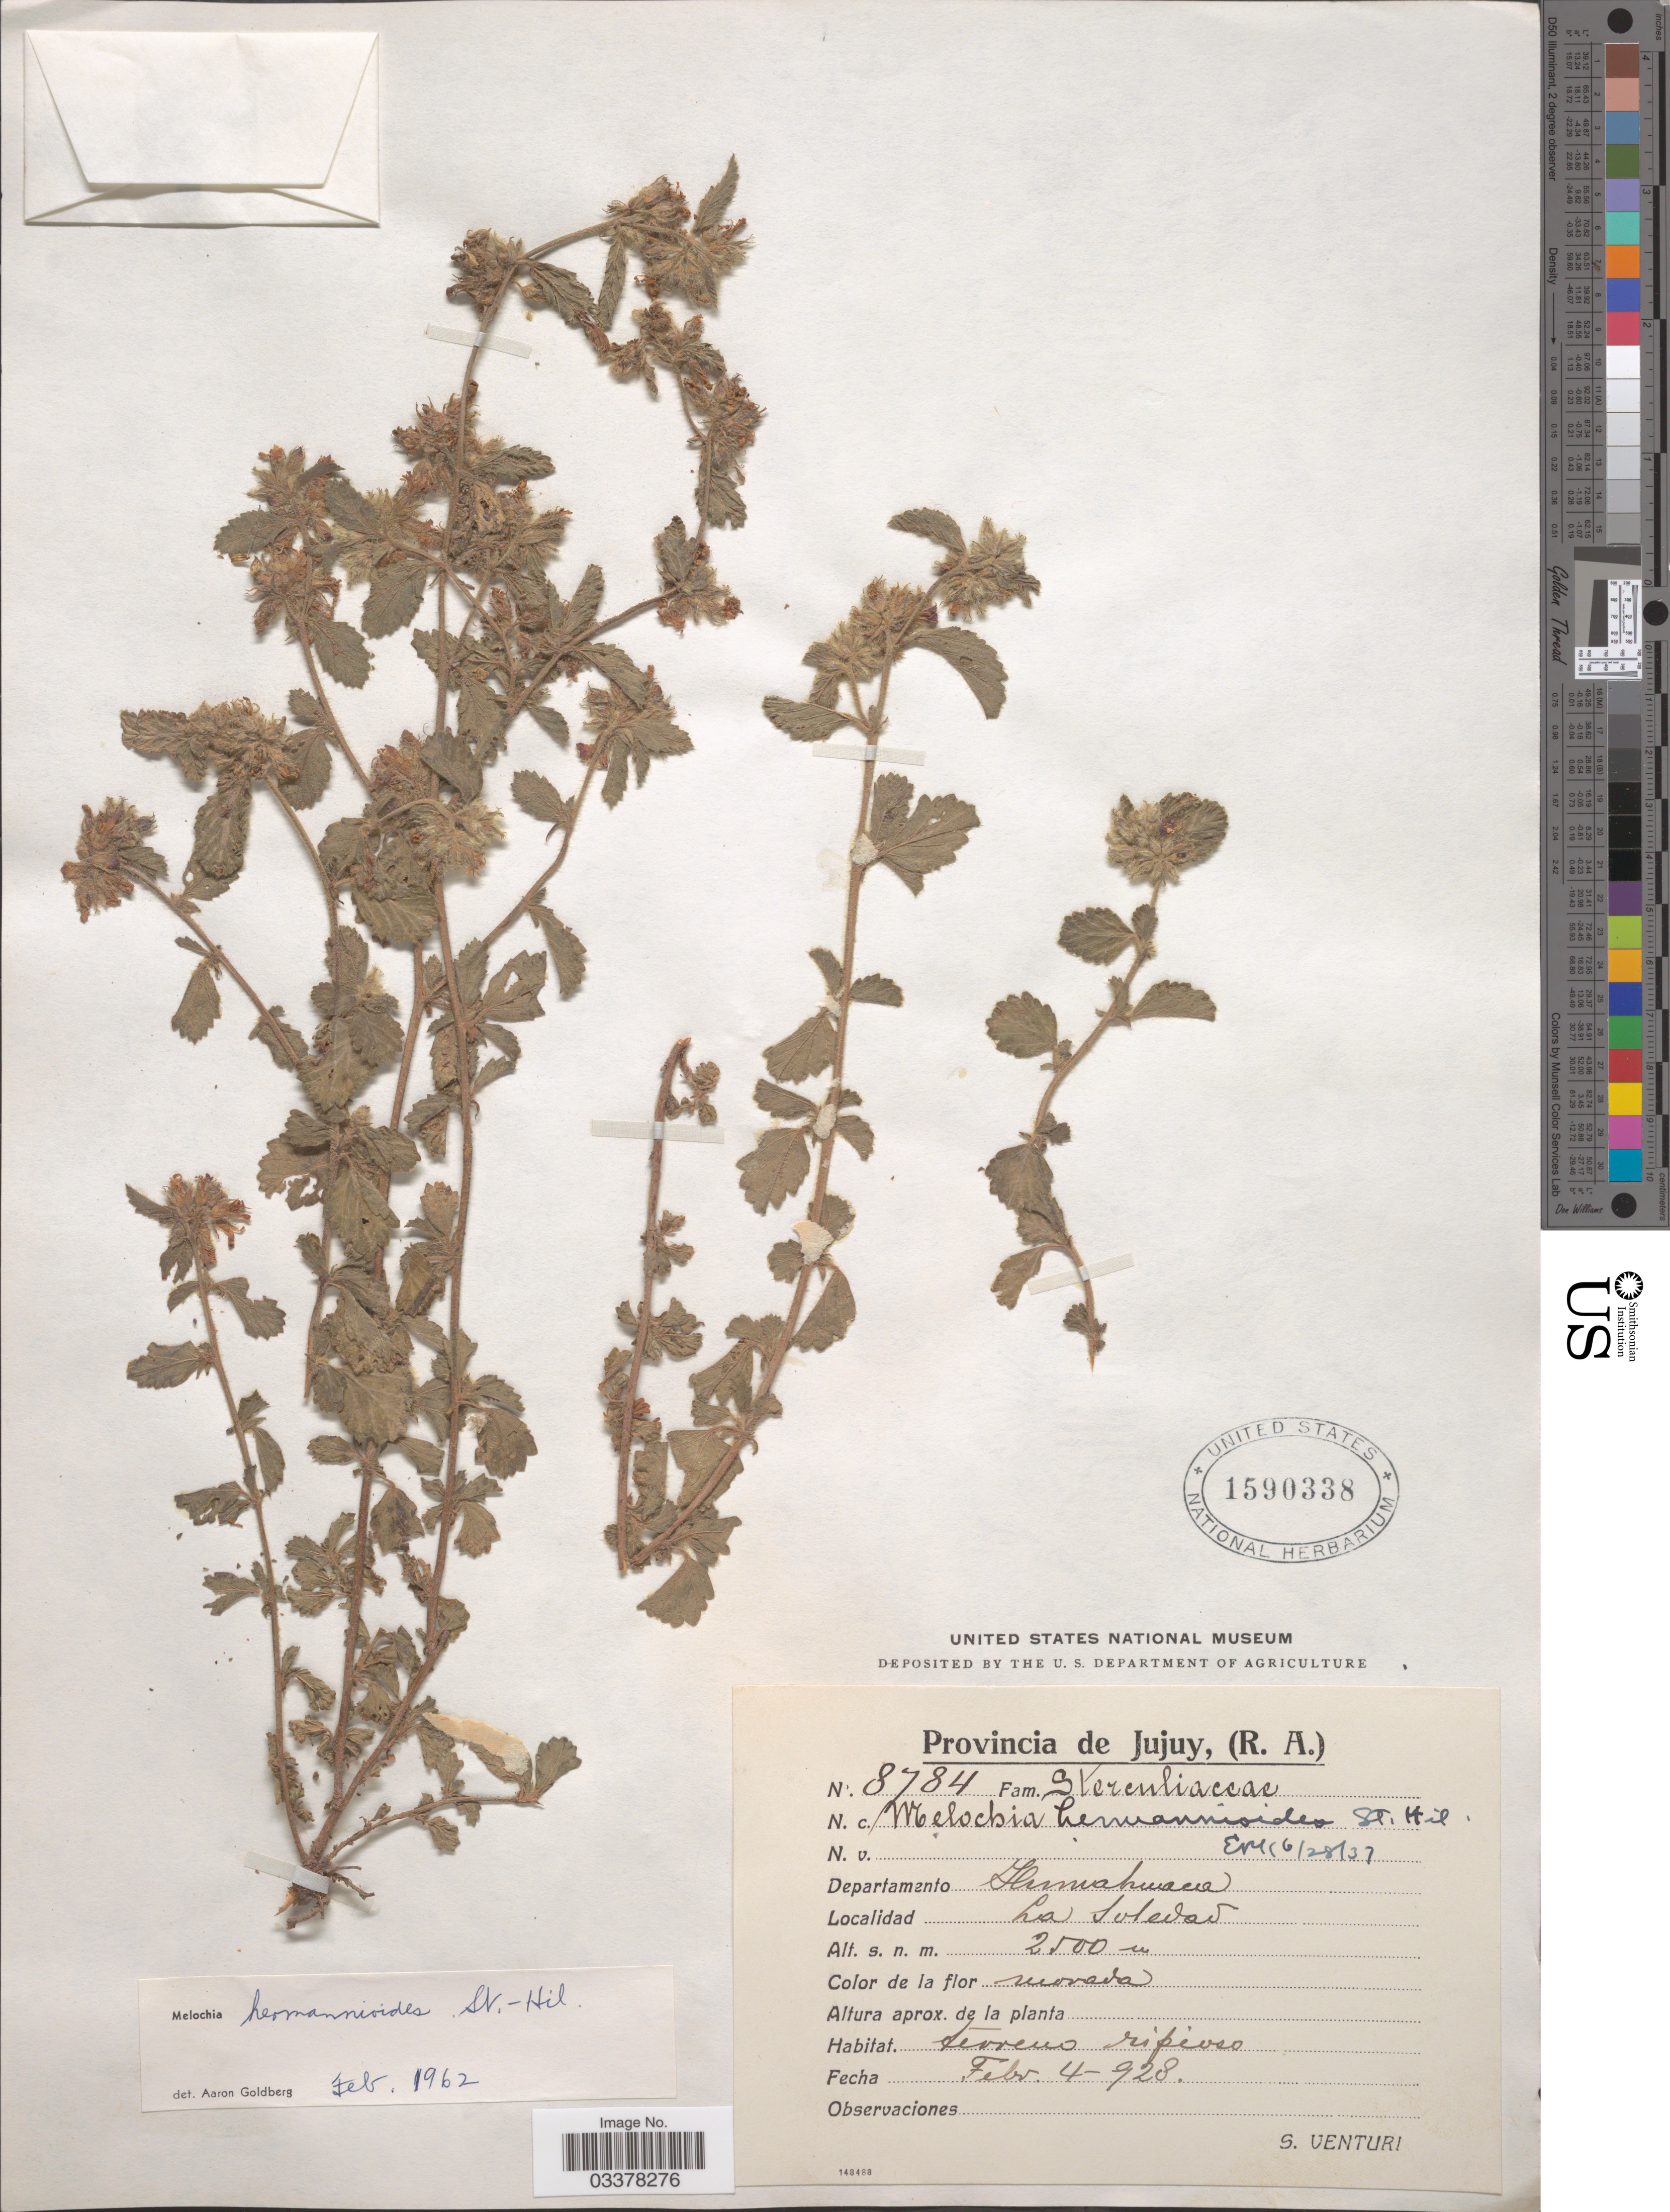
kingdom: Plantae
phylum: Tracheophyta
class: Magnoliopsida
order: Malvales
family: Malvaceae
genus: Melochia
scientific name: Melochia hermannioides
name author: A. St.-Hil.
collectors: S. Venturi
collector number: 8784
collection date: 1928-02-04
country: Argentina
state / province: Jujuy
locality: (R.A.). Departamento Humahuaca. La Soledad.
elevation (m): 2500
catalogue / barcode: US 1590338